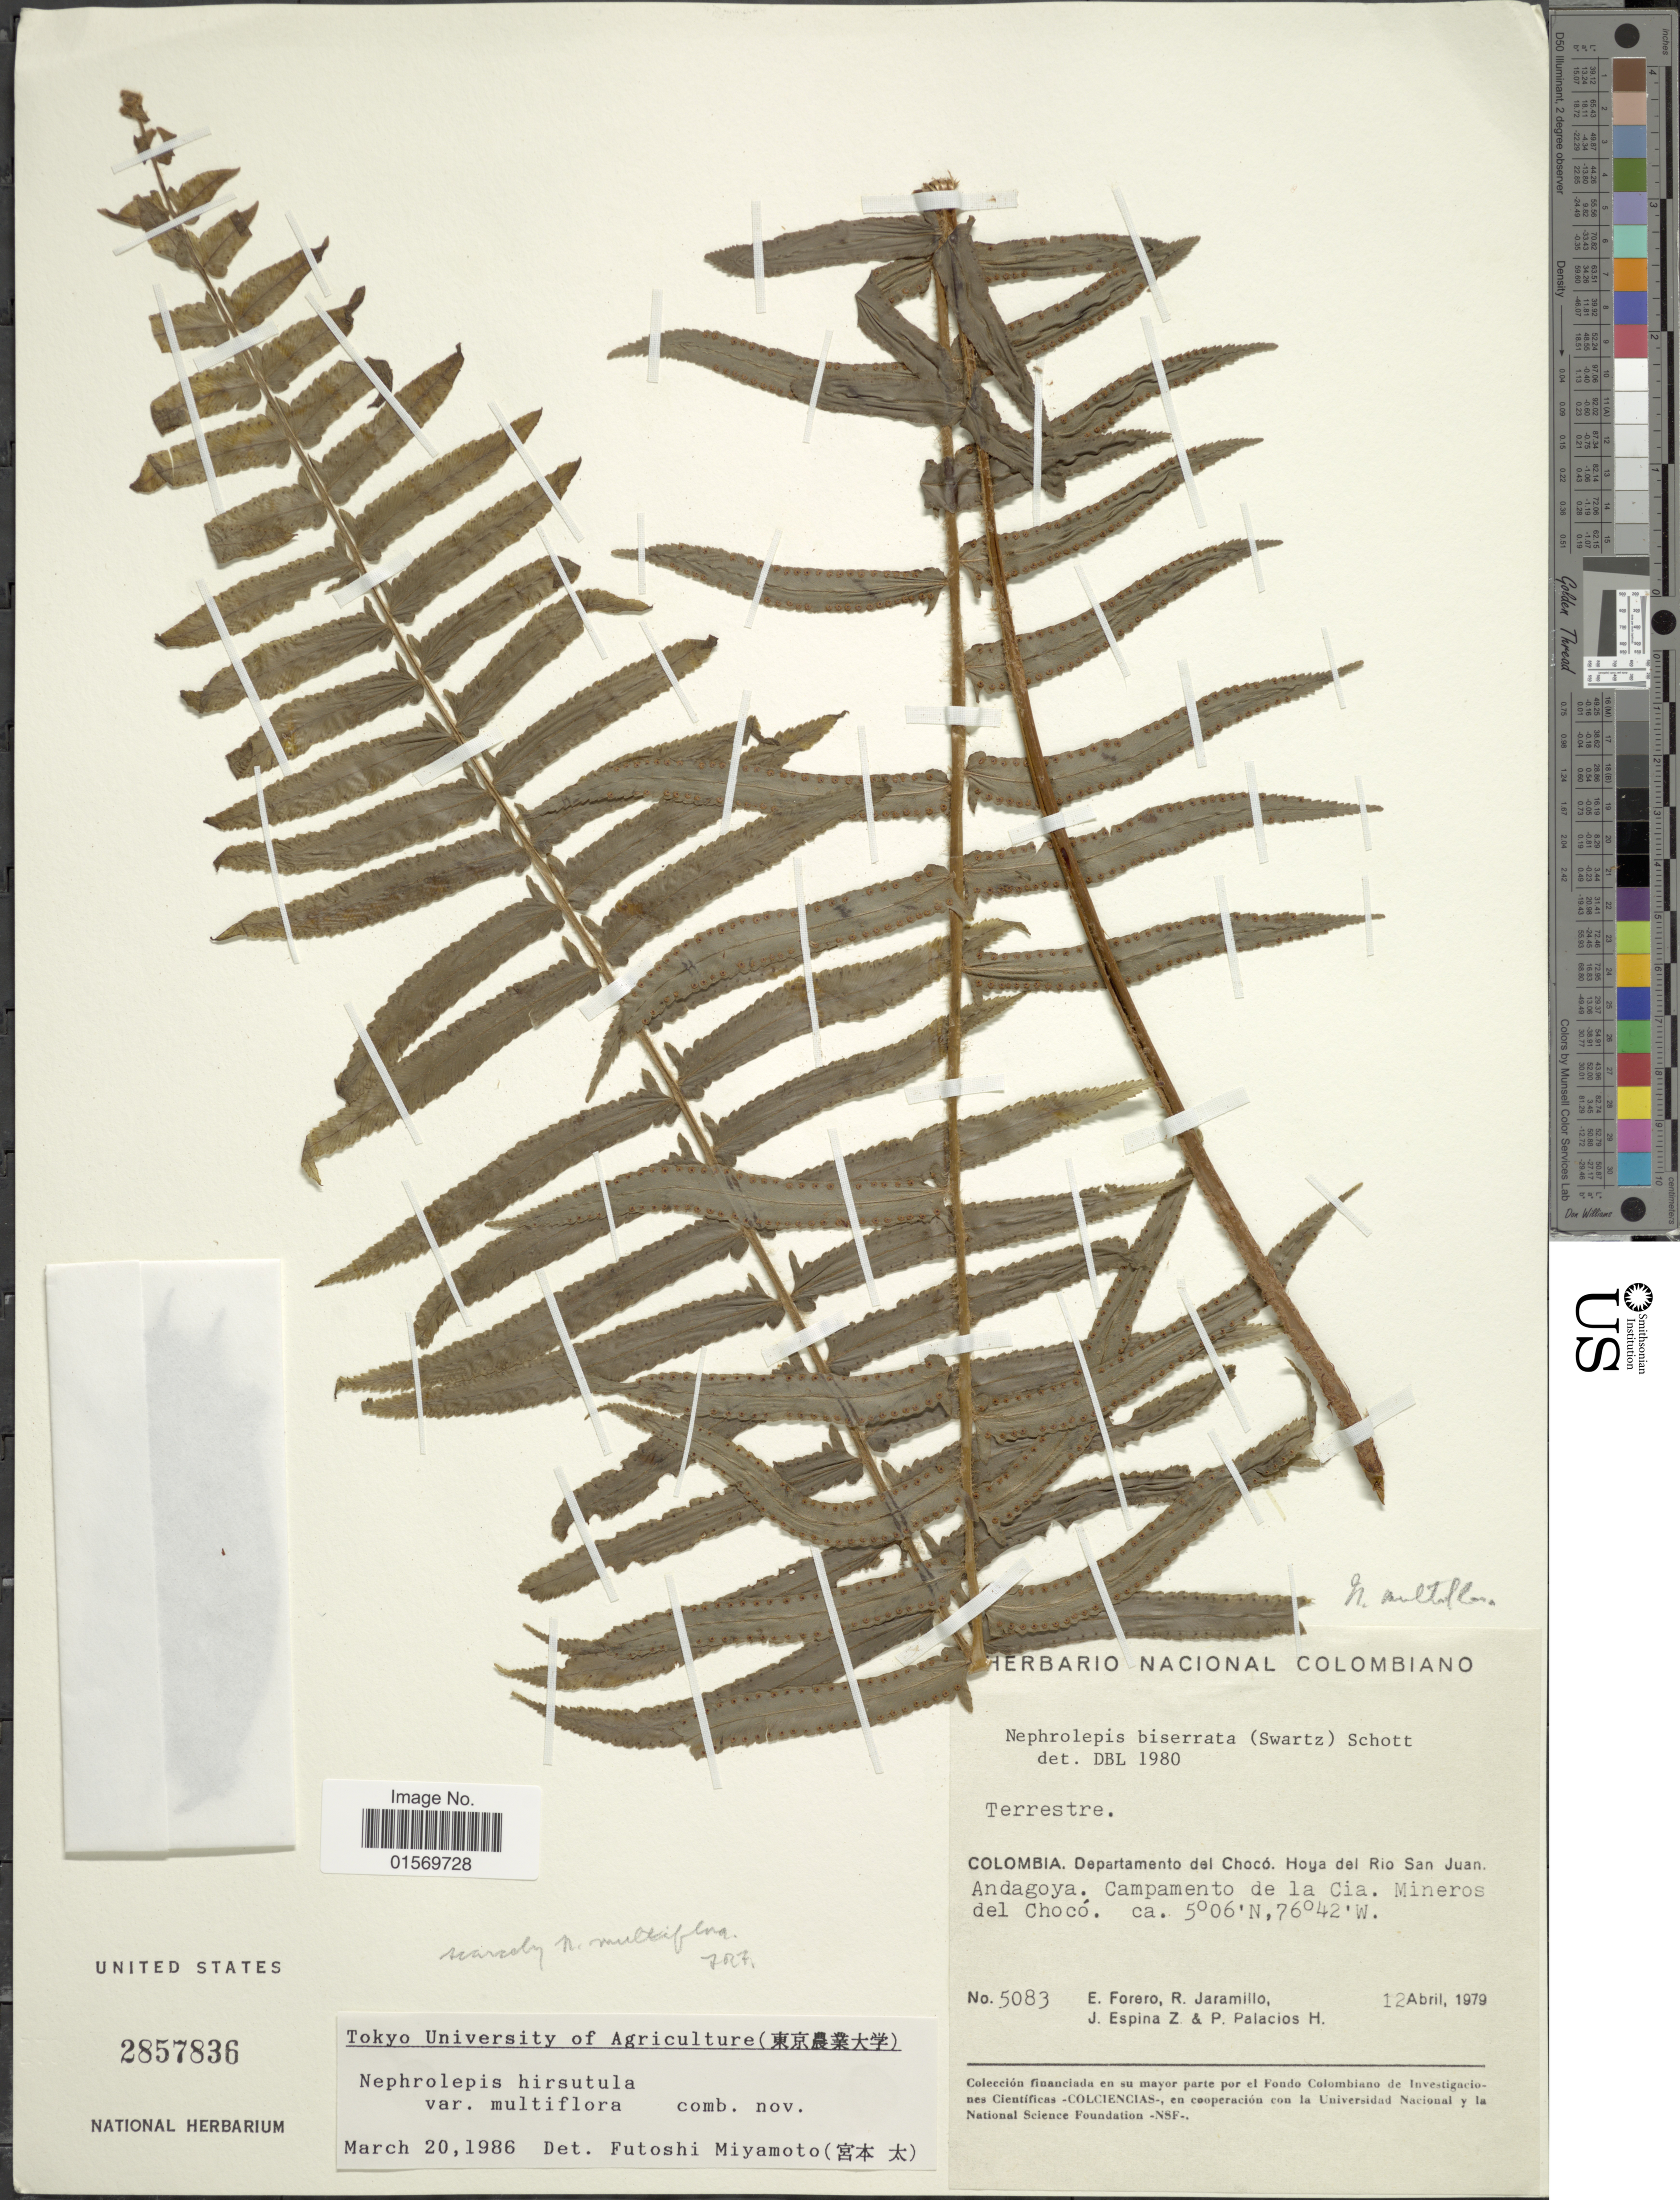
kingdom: Plantae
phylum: Tracheophyta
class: Polypodiopsida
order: Polypodiales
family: Nephrolepidaceae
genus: Nephrolepis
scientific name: Nephrolepis multiflora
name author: (Roxb.) F.M. Jarrett ex C.V. Morton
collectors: E. Forero, R. Jaramillo M., J. Espina & P. Palacios H.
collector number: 5083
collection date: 1979-04-12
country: Colombia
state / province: Chocó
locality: Hoya del Rio San Juan, Andagoya, Campamento de la Cia, Mineros del Choco.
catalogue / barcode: US 2857836